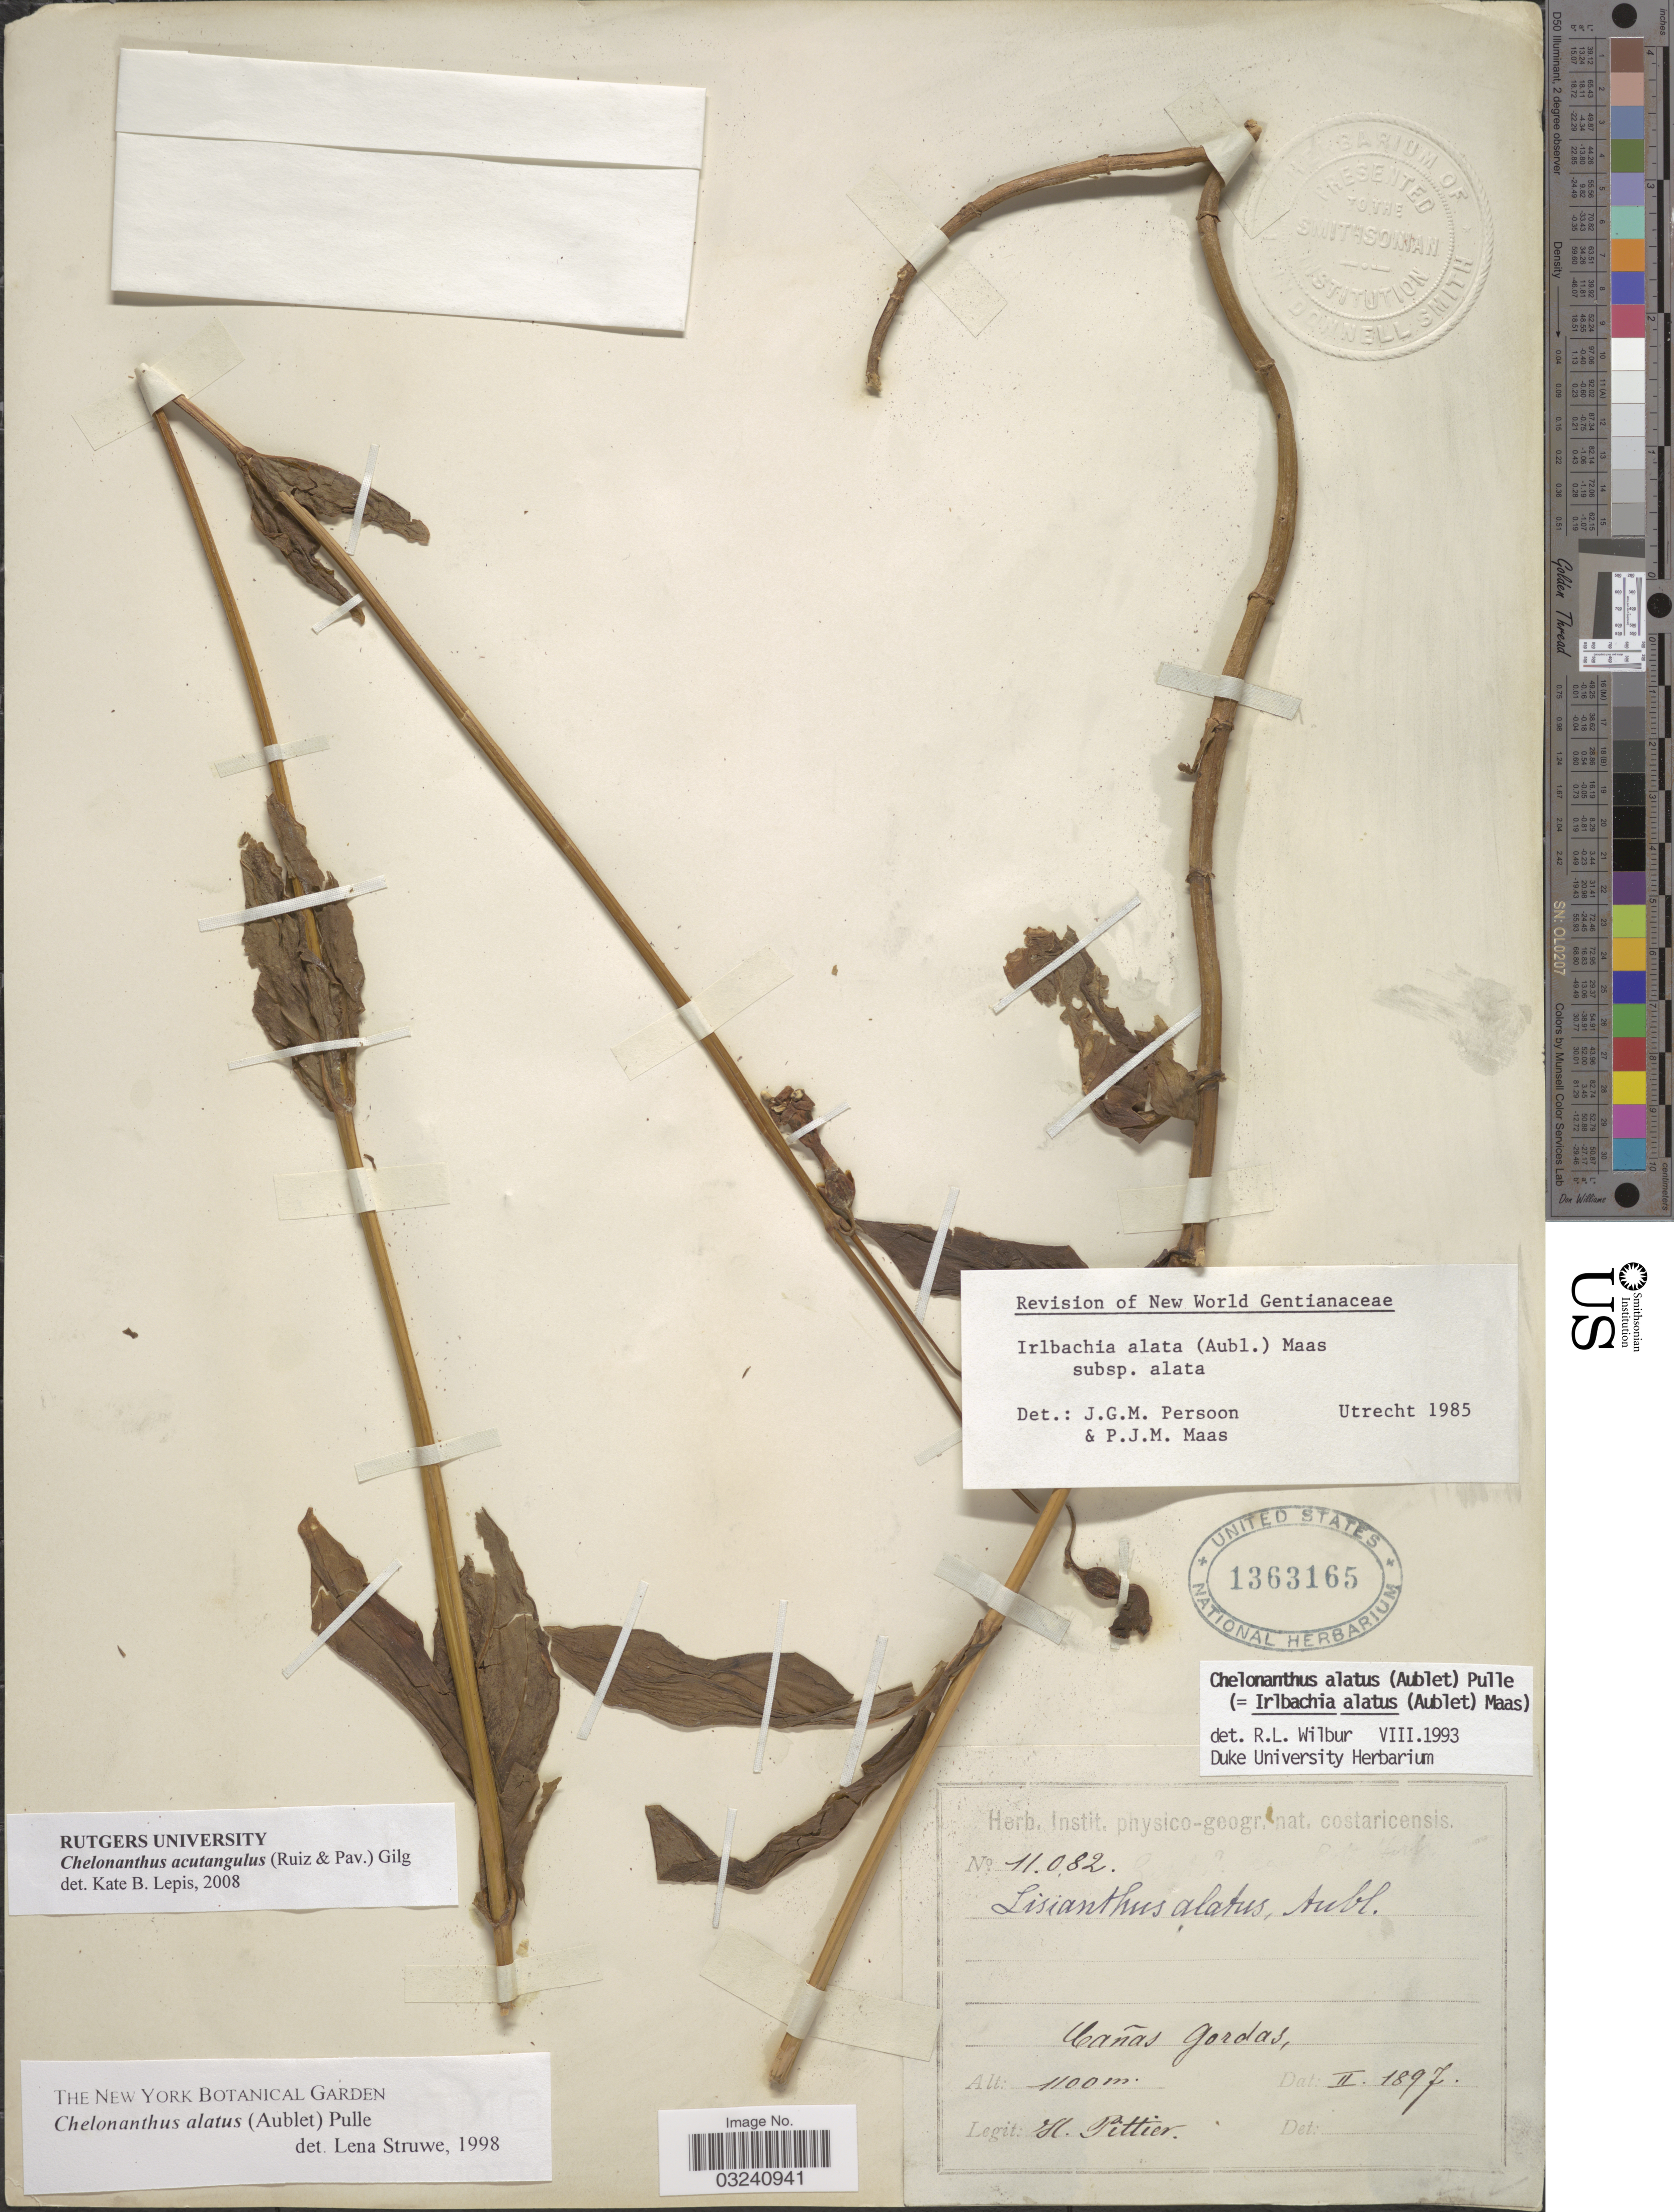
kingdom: Plantae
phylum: Tracheophyta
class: Magnoliopsida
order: Gentianales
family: Gentianaceae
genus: Chelonanthus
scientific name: Chelonanthus acutangulus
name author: (Ruiz & Pav.) Gilg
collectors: H. F. Pittier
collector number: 11082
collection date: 1897-02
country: Costa Rica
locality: Cañas Gordas.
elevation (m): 1100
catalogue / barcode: US 1363165